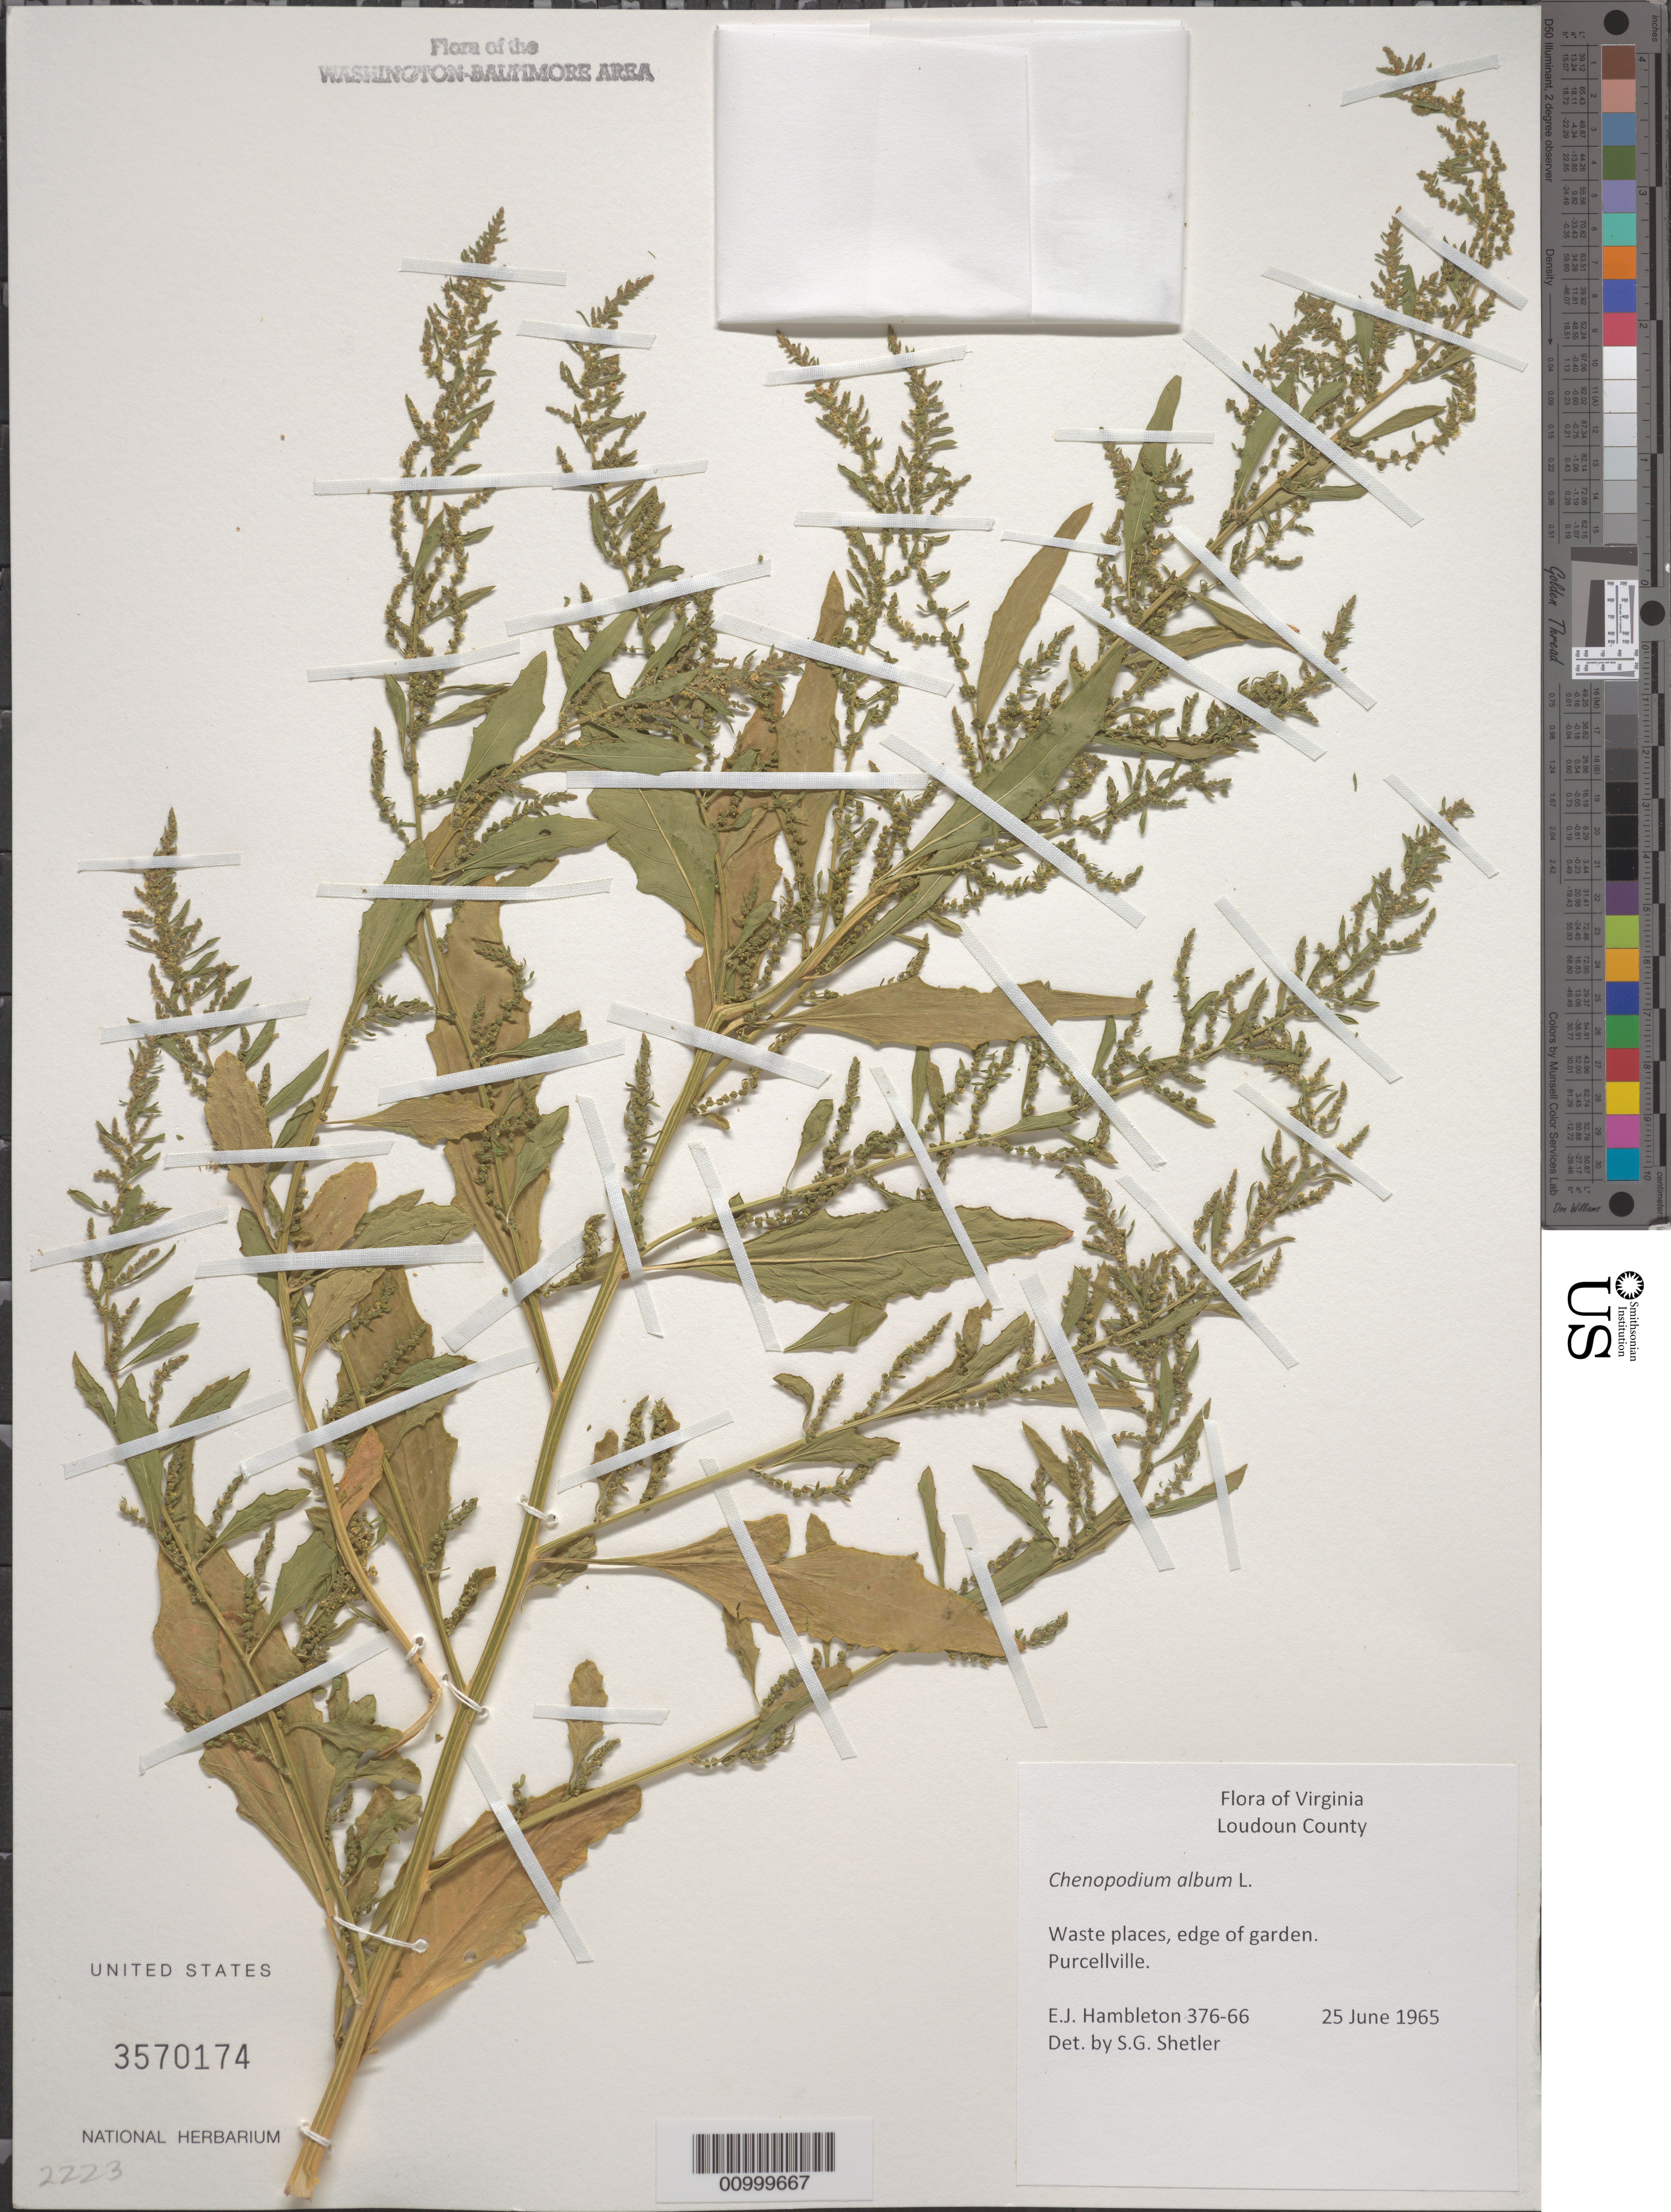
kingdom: Plantae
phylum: Tracheophyta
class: Magnoliopsida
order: Caryophyllales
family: Amaranthaceae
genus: Chenopodium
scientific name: Chenopodium album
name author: L.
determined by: Shetler, Stanwyn G., (US), NMNH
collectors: E. Hambleton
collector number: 376-66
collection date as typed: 25 June 1965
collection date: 1965-06-25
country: United States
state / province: Virginia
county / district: Loudoun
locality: Purcellville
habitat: Waste edges, edge of garden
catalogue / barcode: US 3570174